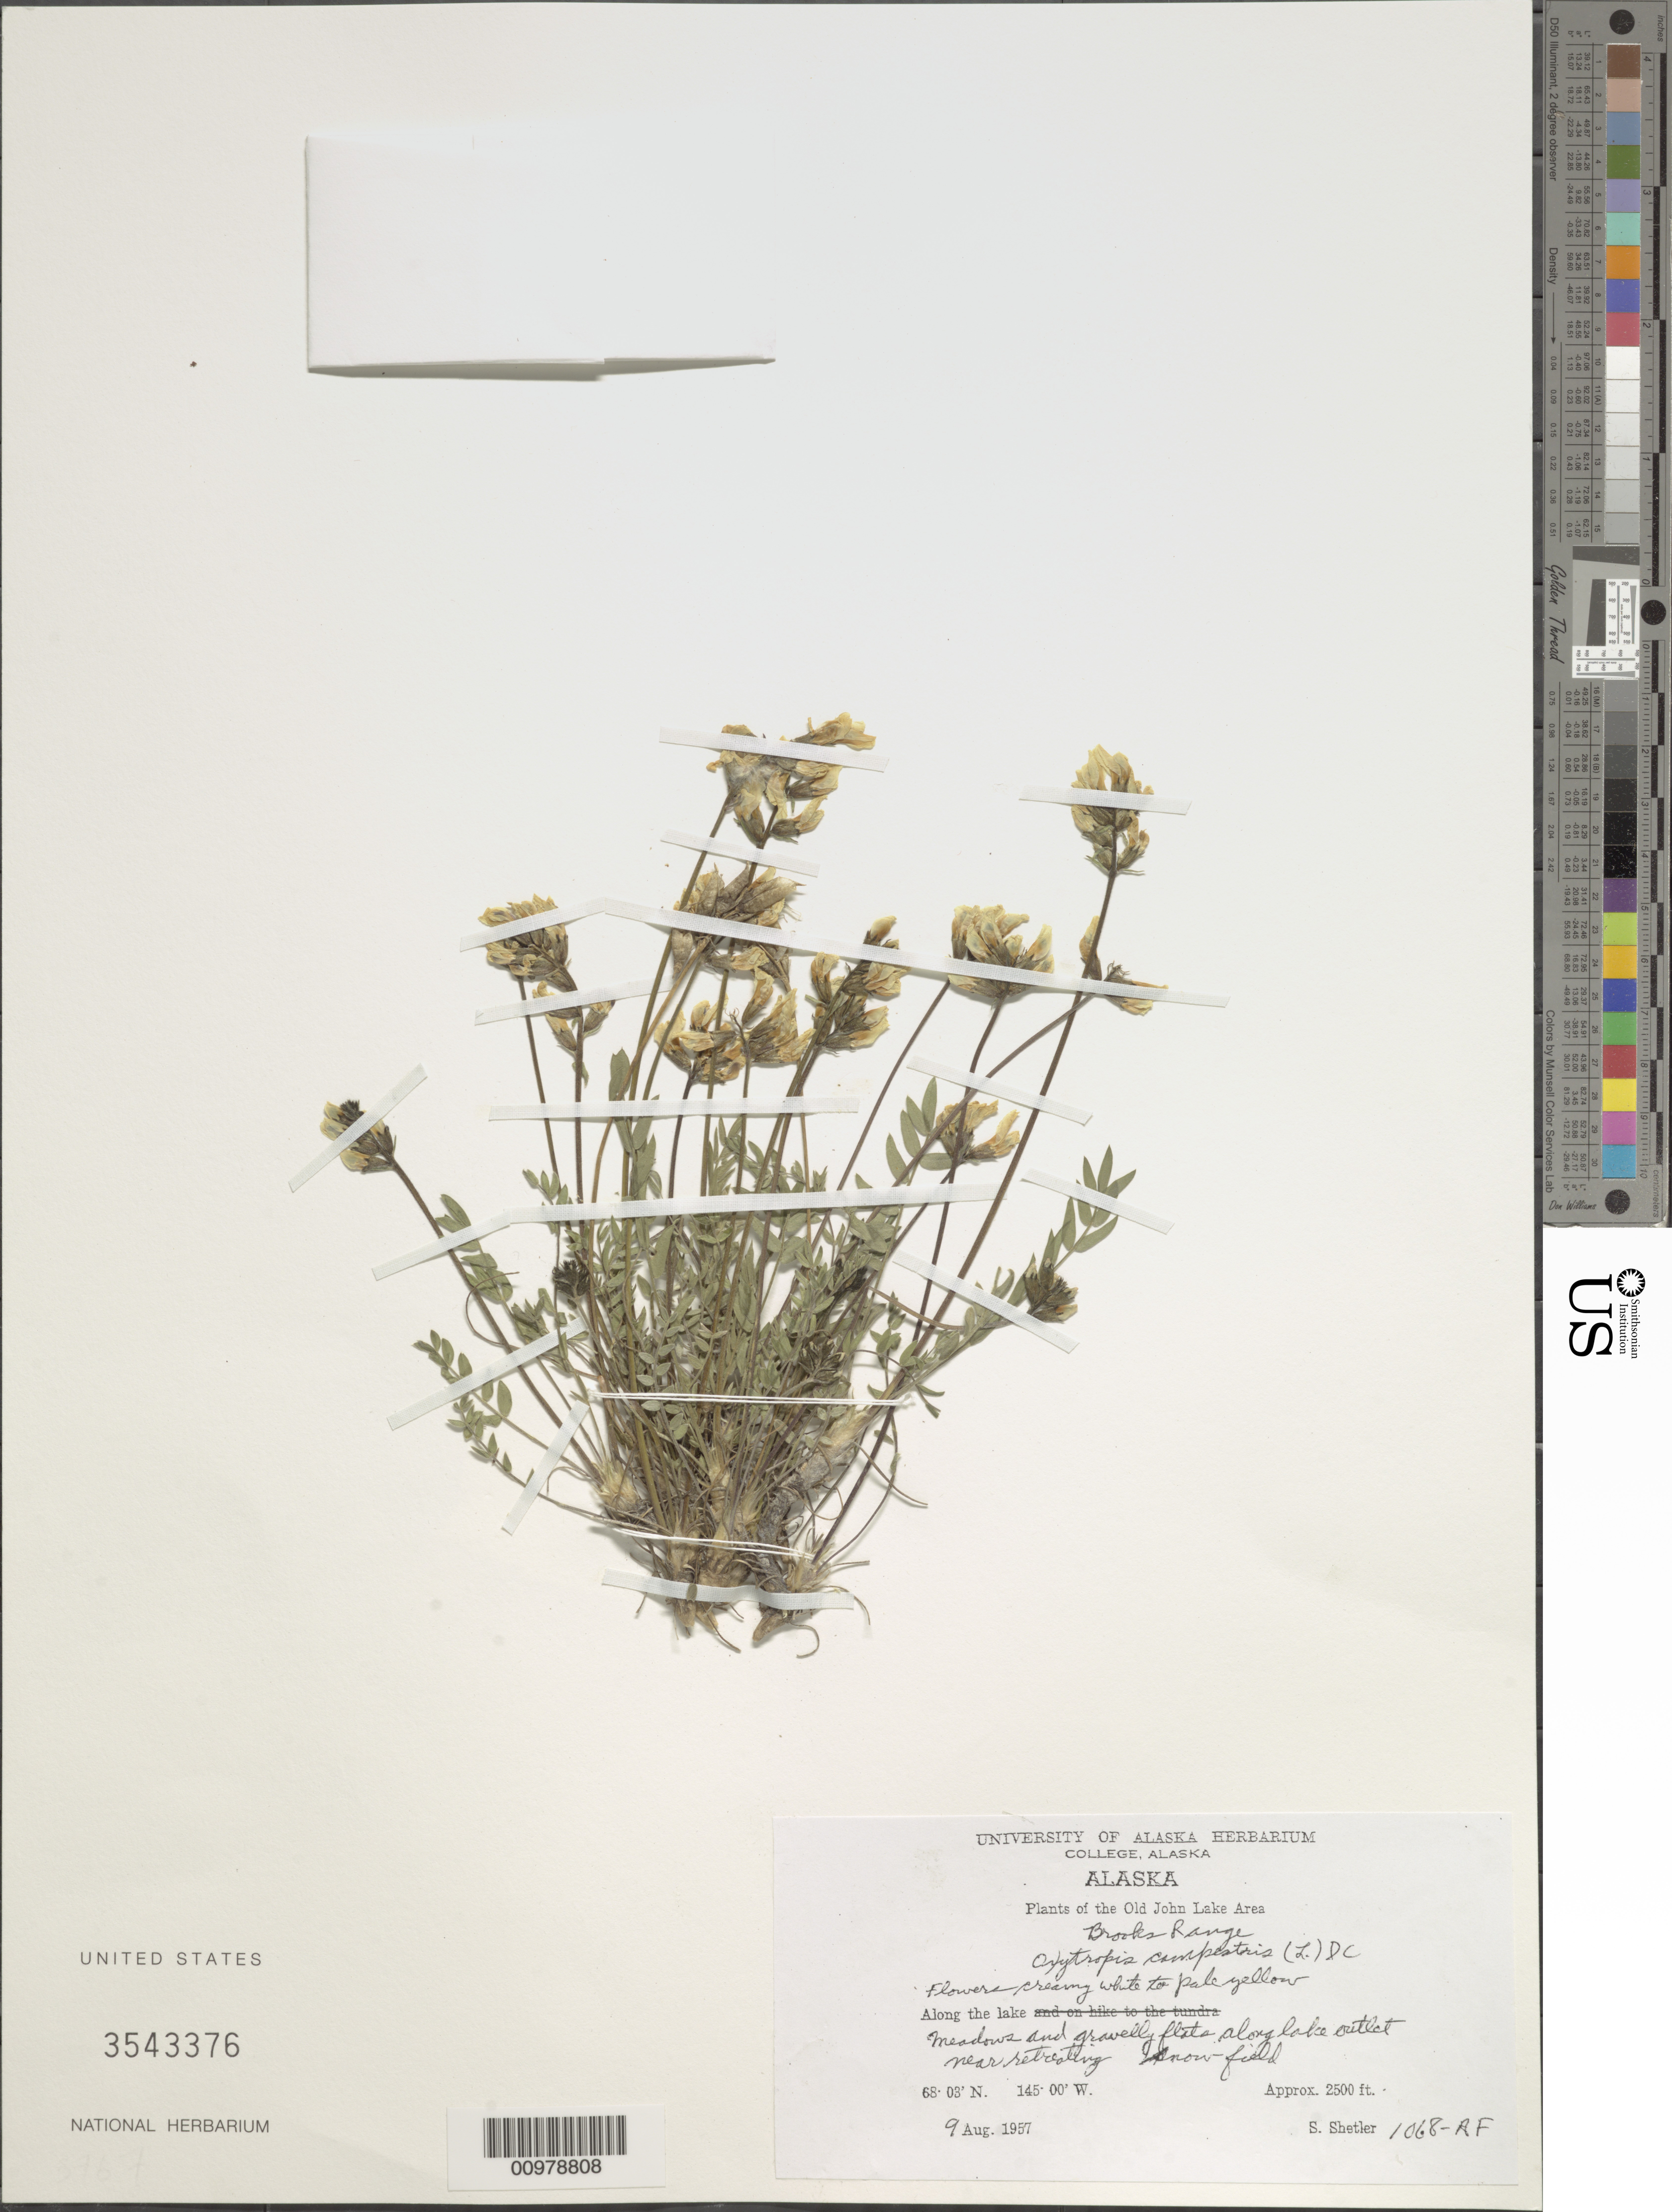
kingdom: Plantae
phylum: Tracheophyta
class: Magnoliopsida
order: Fabales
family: Fabaceae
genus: Oxytropis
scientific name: Oxytropis campestris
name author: (L.) DC.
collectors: S. Shetler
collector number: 1068-AF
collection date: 1957-08-09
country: United States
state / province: Alaska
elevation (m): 762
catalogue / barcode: US 3543376